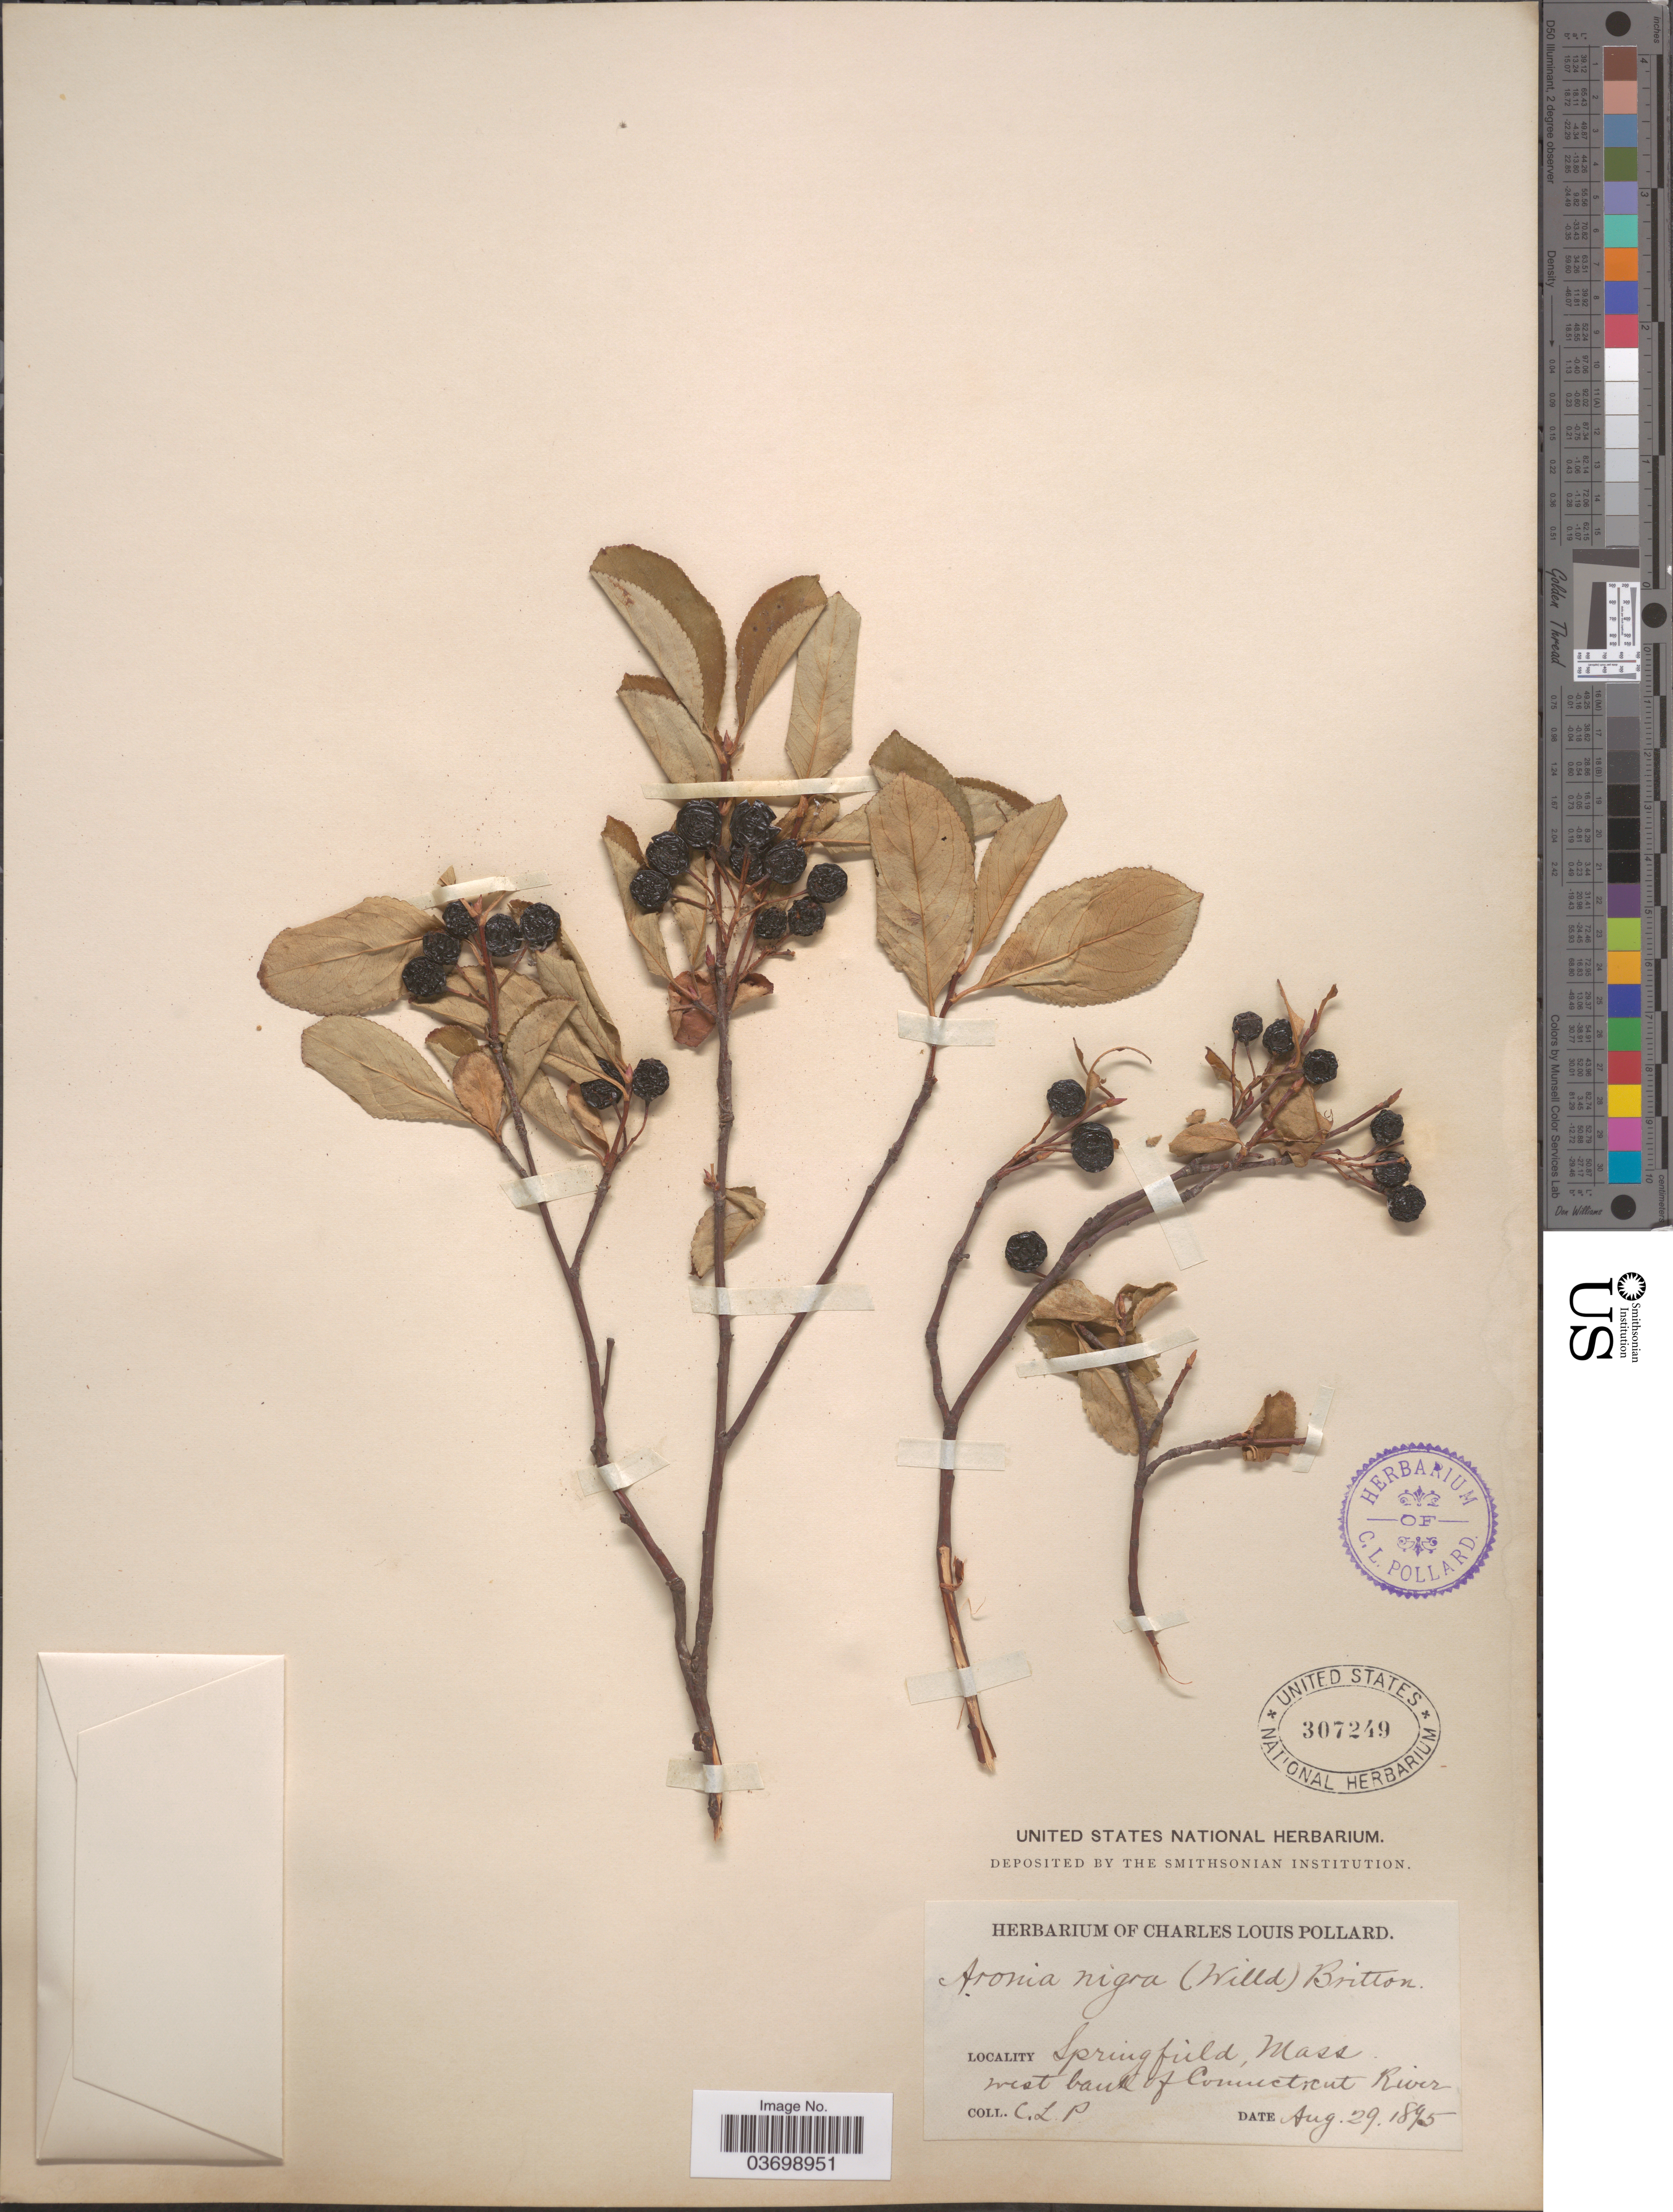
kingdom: Plantae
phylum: Tracheophyta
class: Magnoliopsida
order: Rosales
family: Rosaceae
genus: Aronia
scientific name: Aronia melanocarpa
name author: (Michx.) Elliott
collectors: C. L. Pollard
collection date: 1895-08-29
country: United States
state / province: Massachusetts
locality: Spring field, west bank of Connecticut River.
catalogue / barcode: US 307249